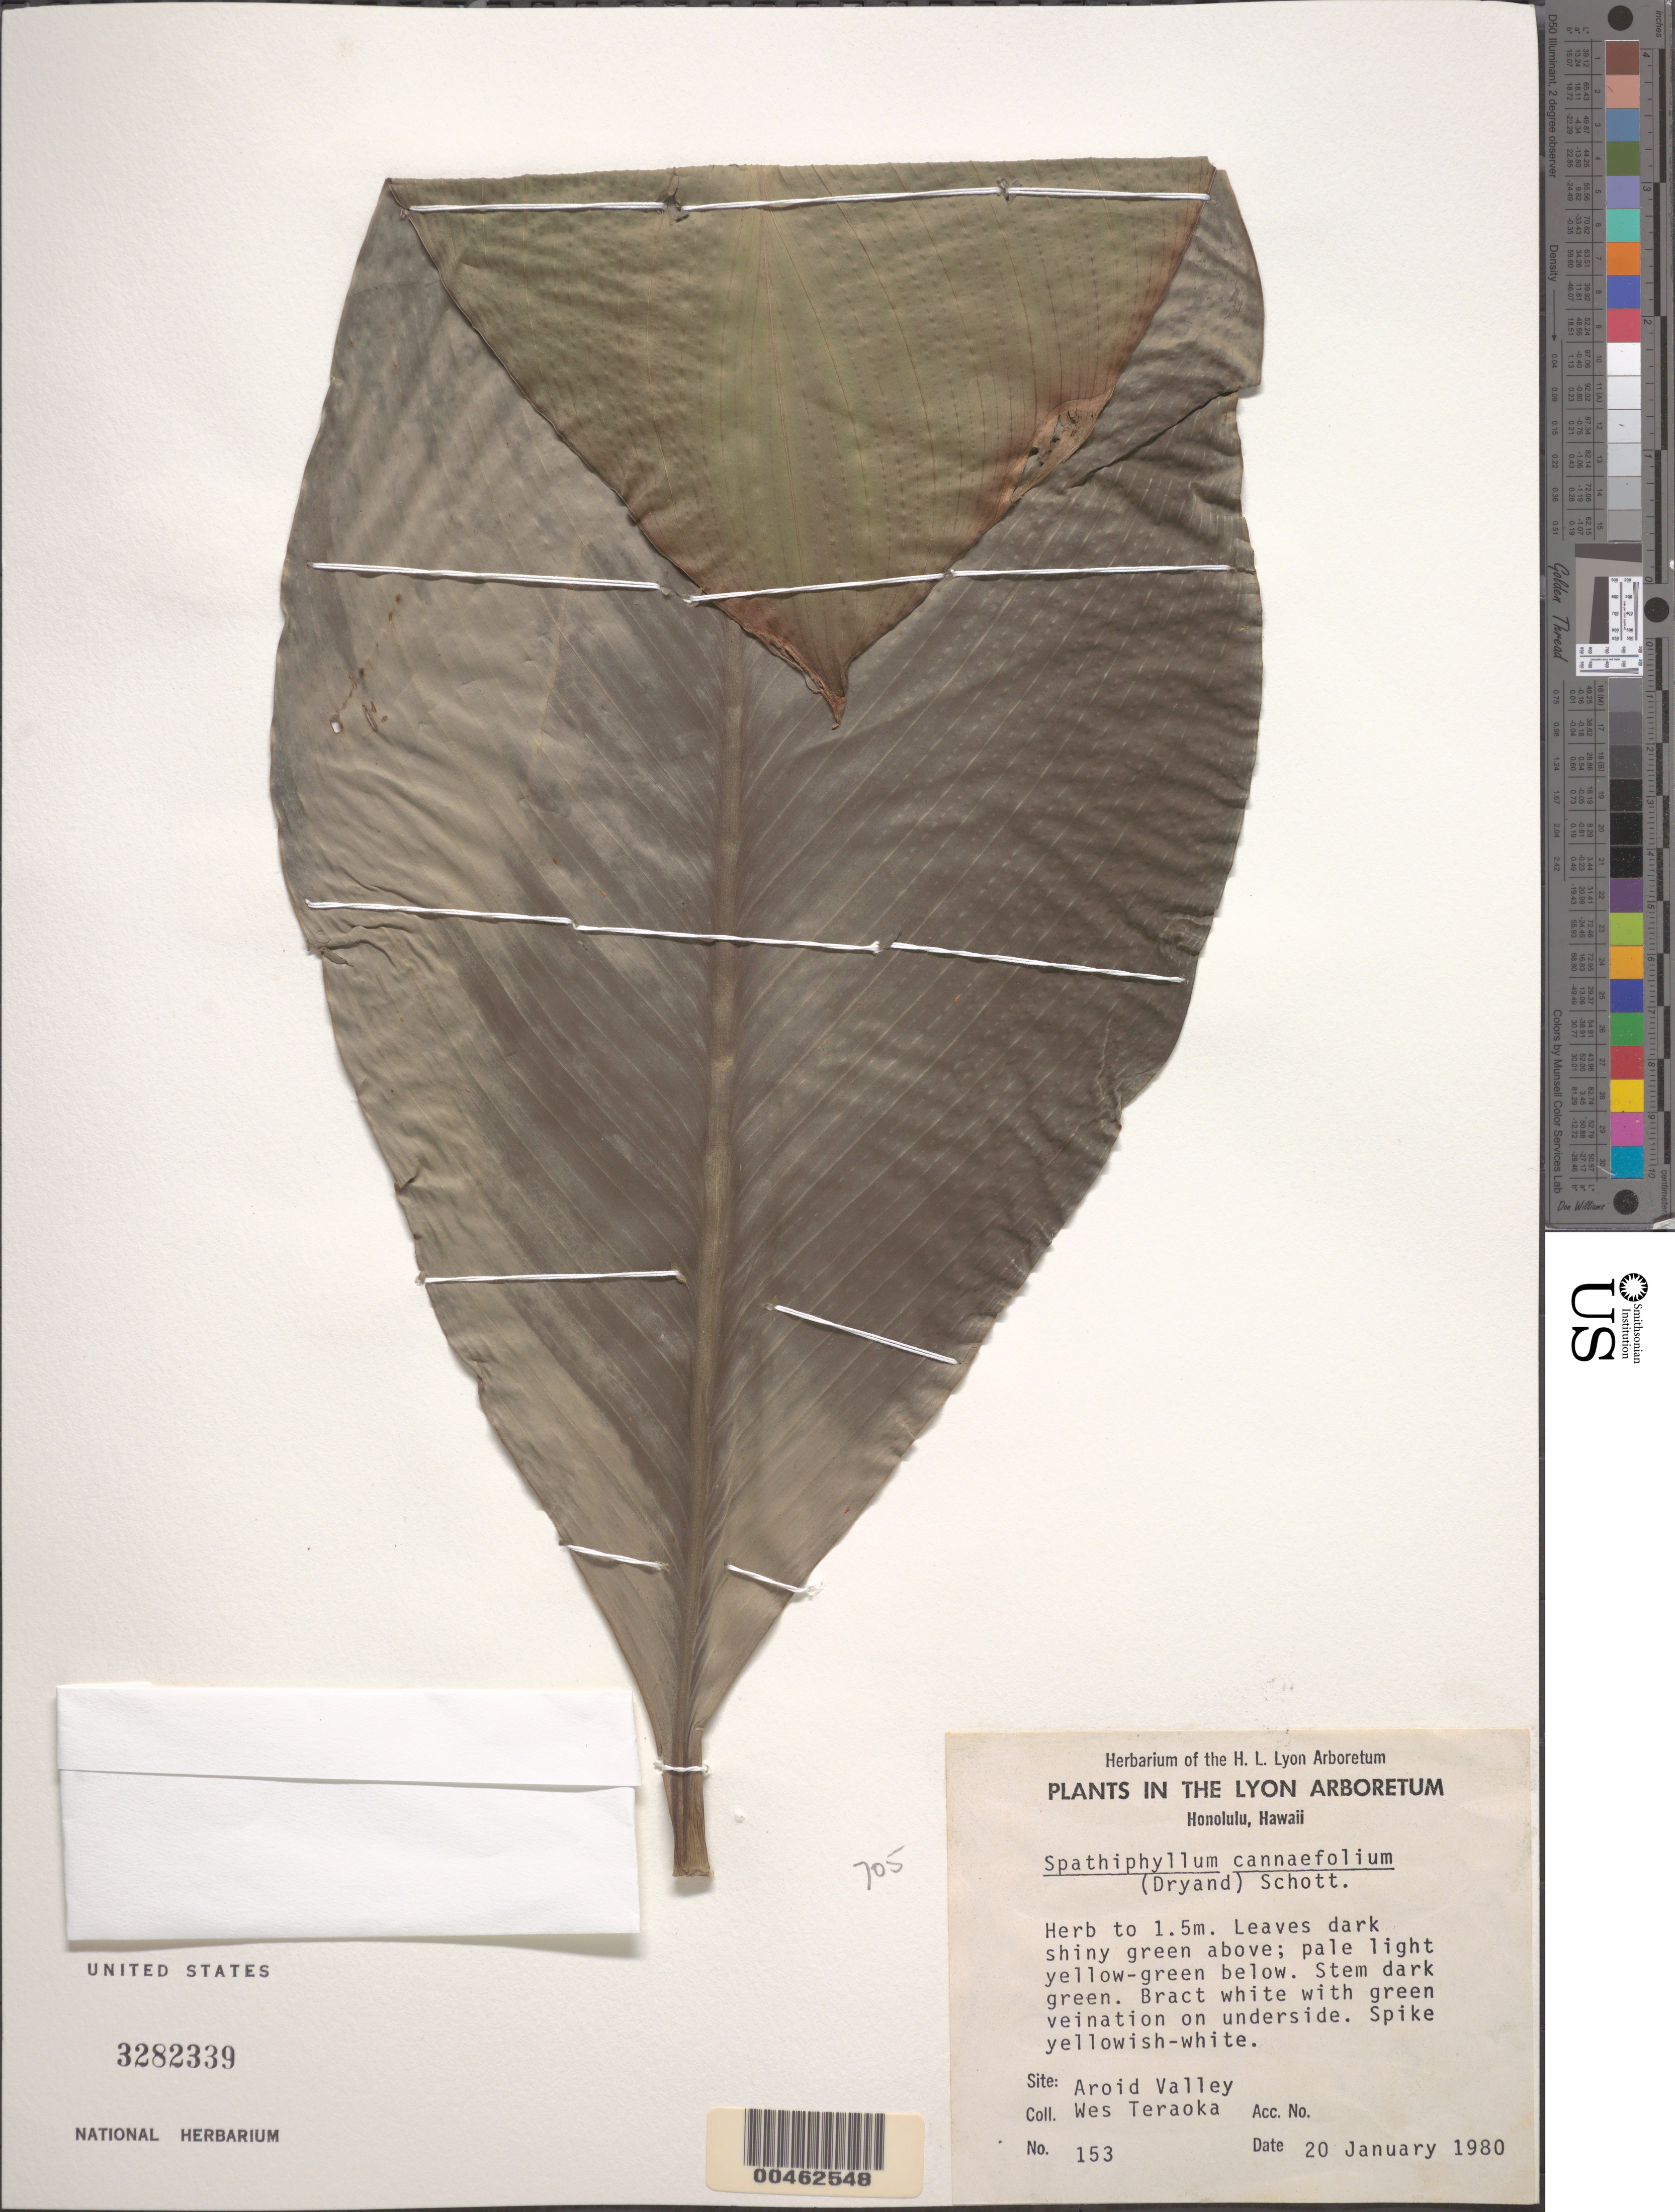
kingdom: Plantae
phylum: Tracheophyta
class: Liliopsida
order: Alismatales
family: Araceae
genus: Spathiphyllum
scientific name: Spathiphyllum cannifolium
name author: (Dryand. ex Sims) Schott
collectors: W. Teraoka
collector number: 153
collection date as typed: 20 Jan 1980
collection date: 1980-01-20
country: United States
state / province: Hawaii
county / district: Honolulu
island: Oahu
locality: Honolulu, Aroid Valley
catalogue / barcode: US 3282339